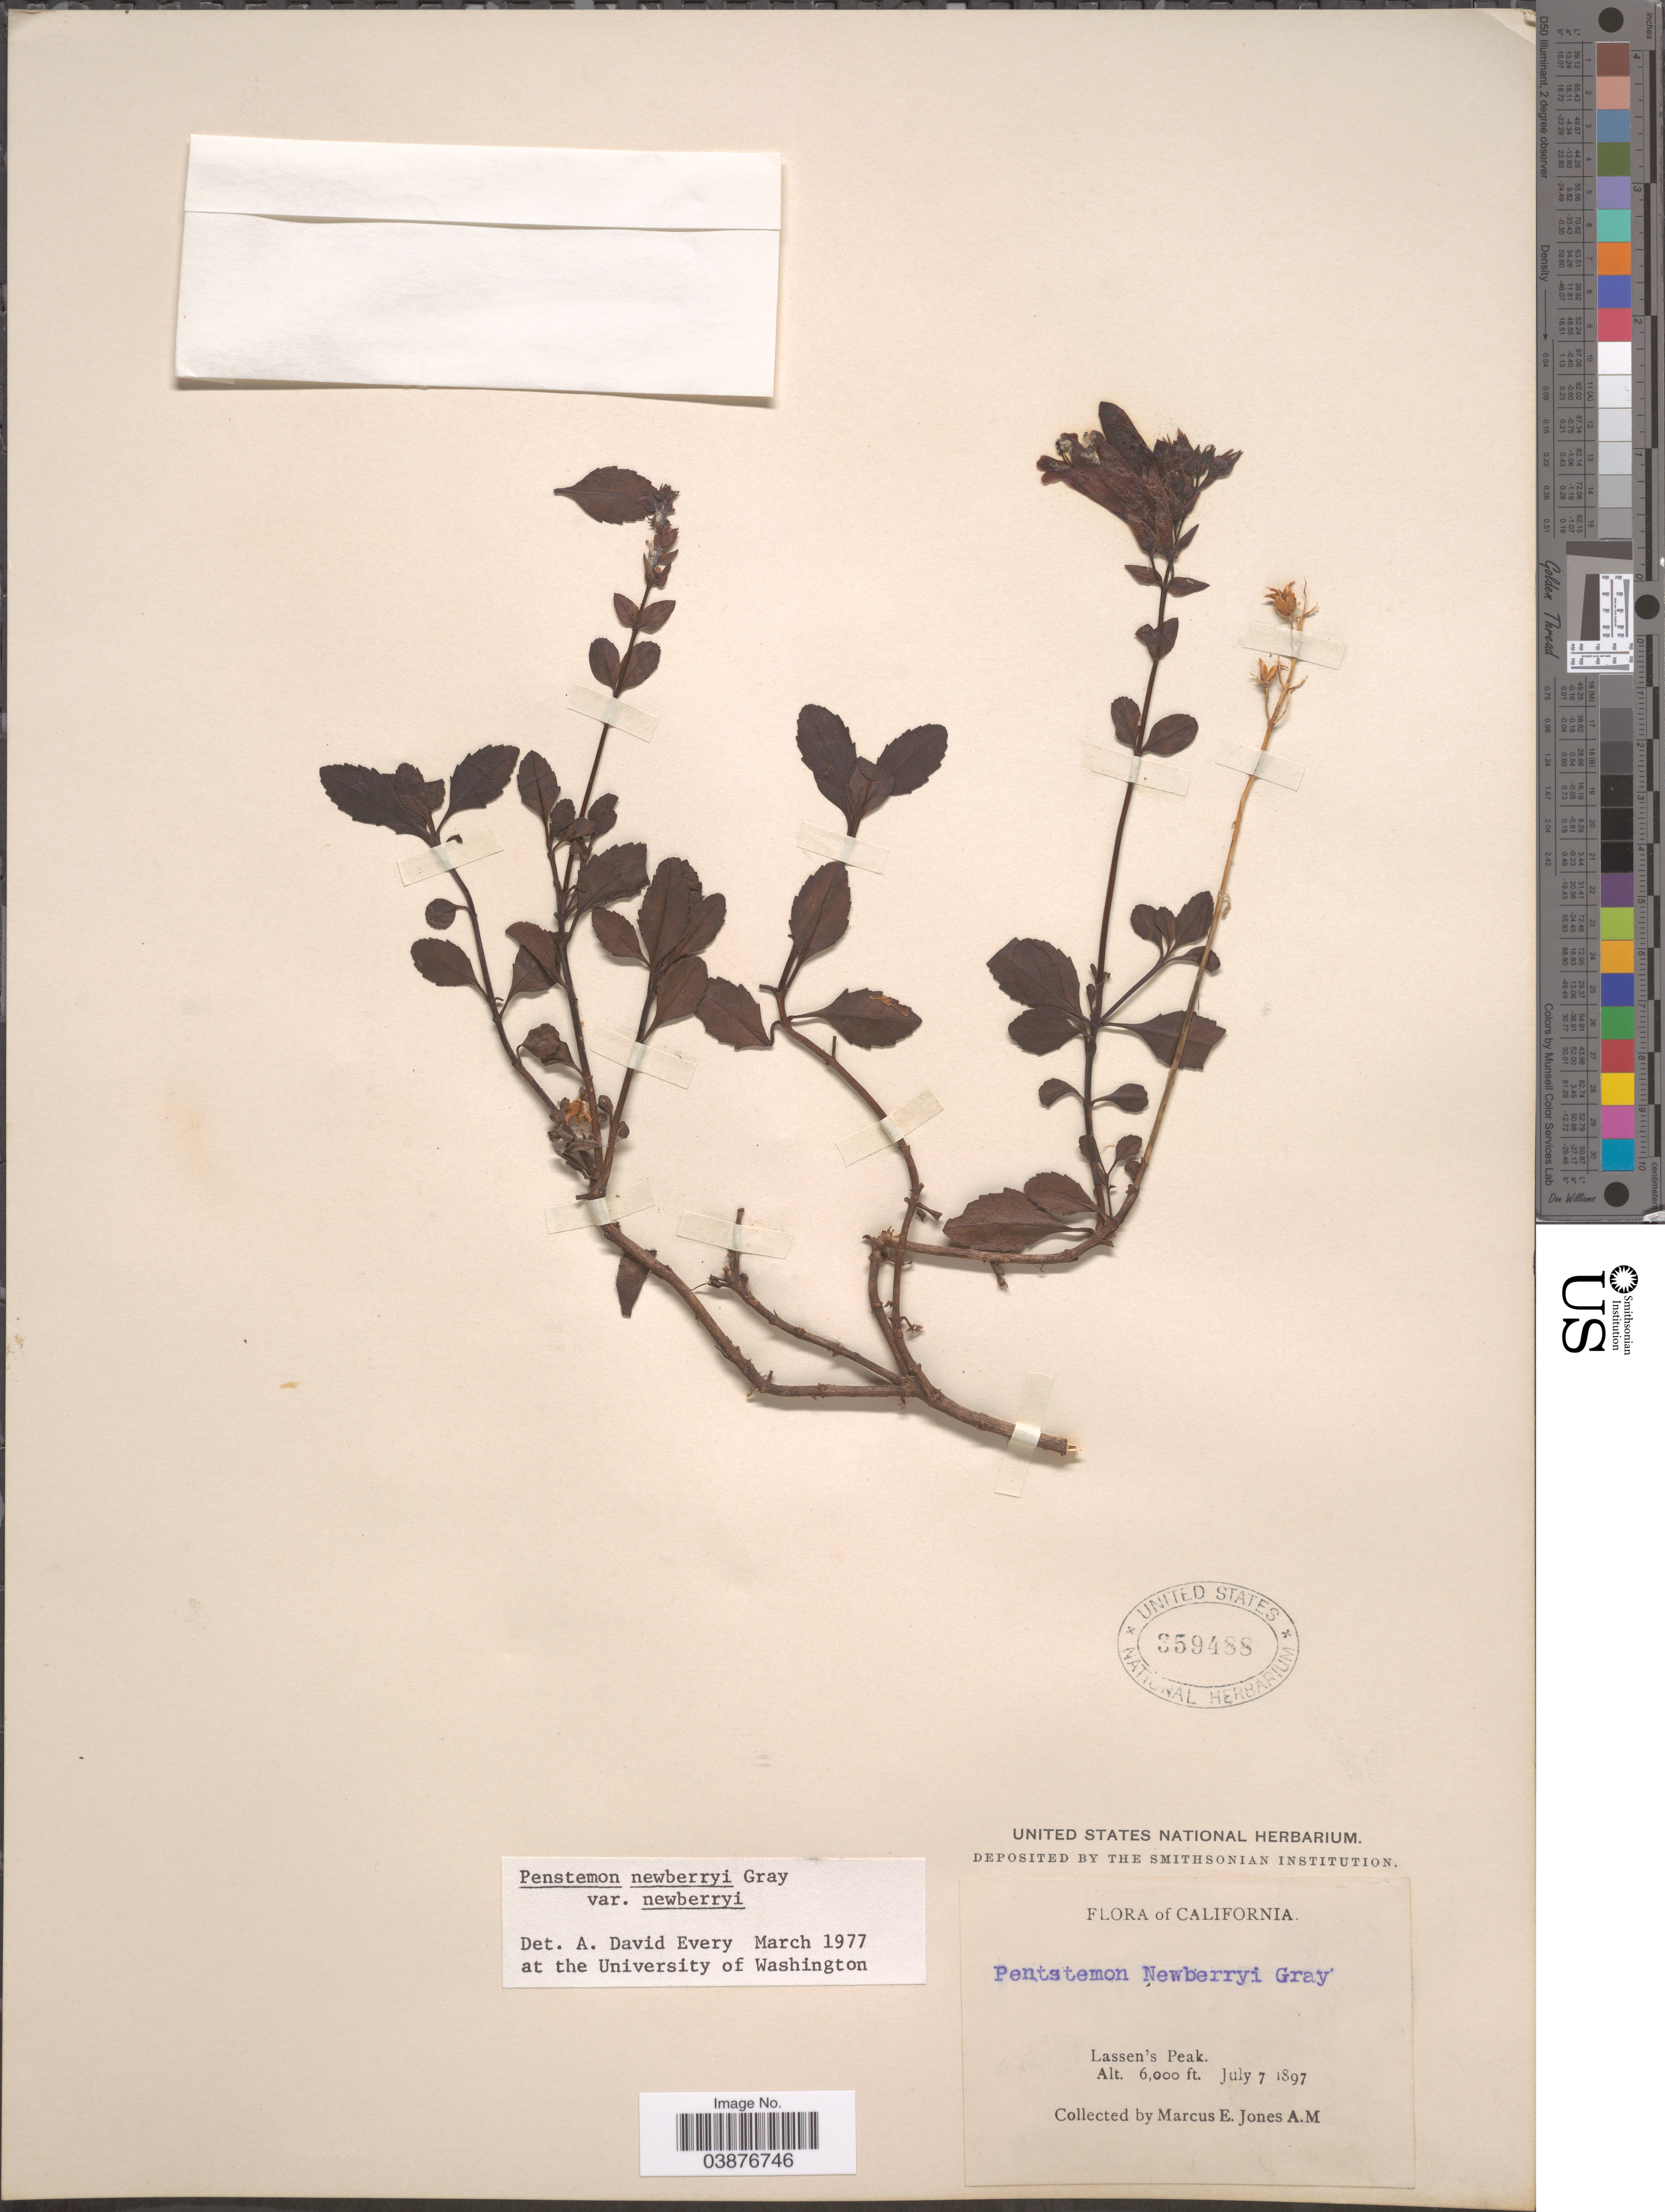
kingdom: Plantae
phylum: Tracheophyta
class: Magnoliopsida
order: Lamiales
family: Plantaginaceae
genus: Penstemon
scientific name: Penstemon newberryi var. newberryi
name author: A. Gray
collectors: M. E. Jones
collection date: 1897-07-07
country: United States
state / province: California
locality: Lassen's Peak.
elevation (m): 1829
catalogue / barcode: US 359488